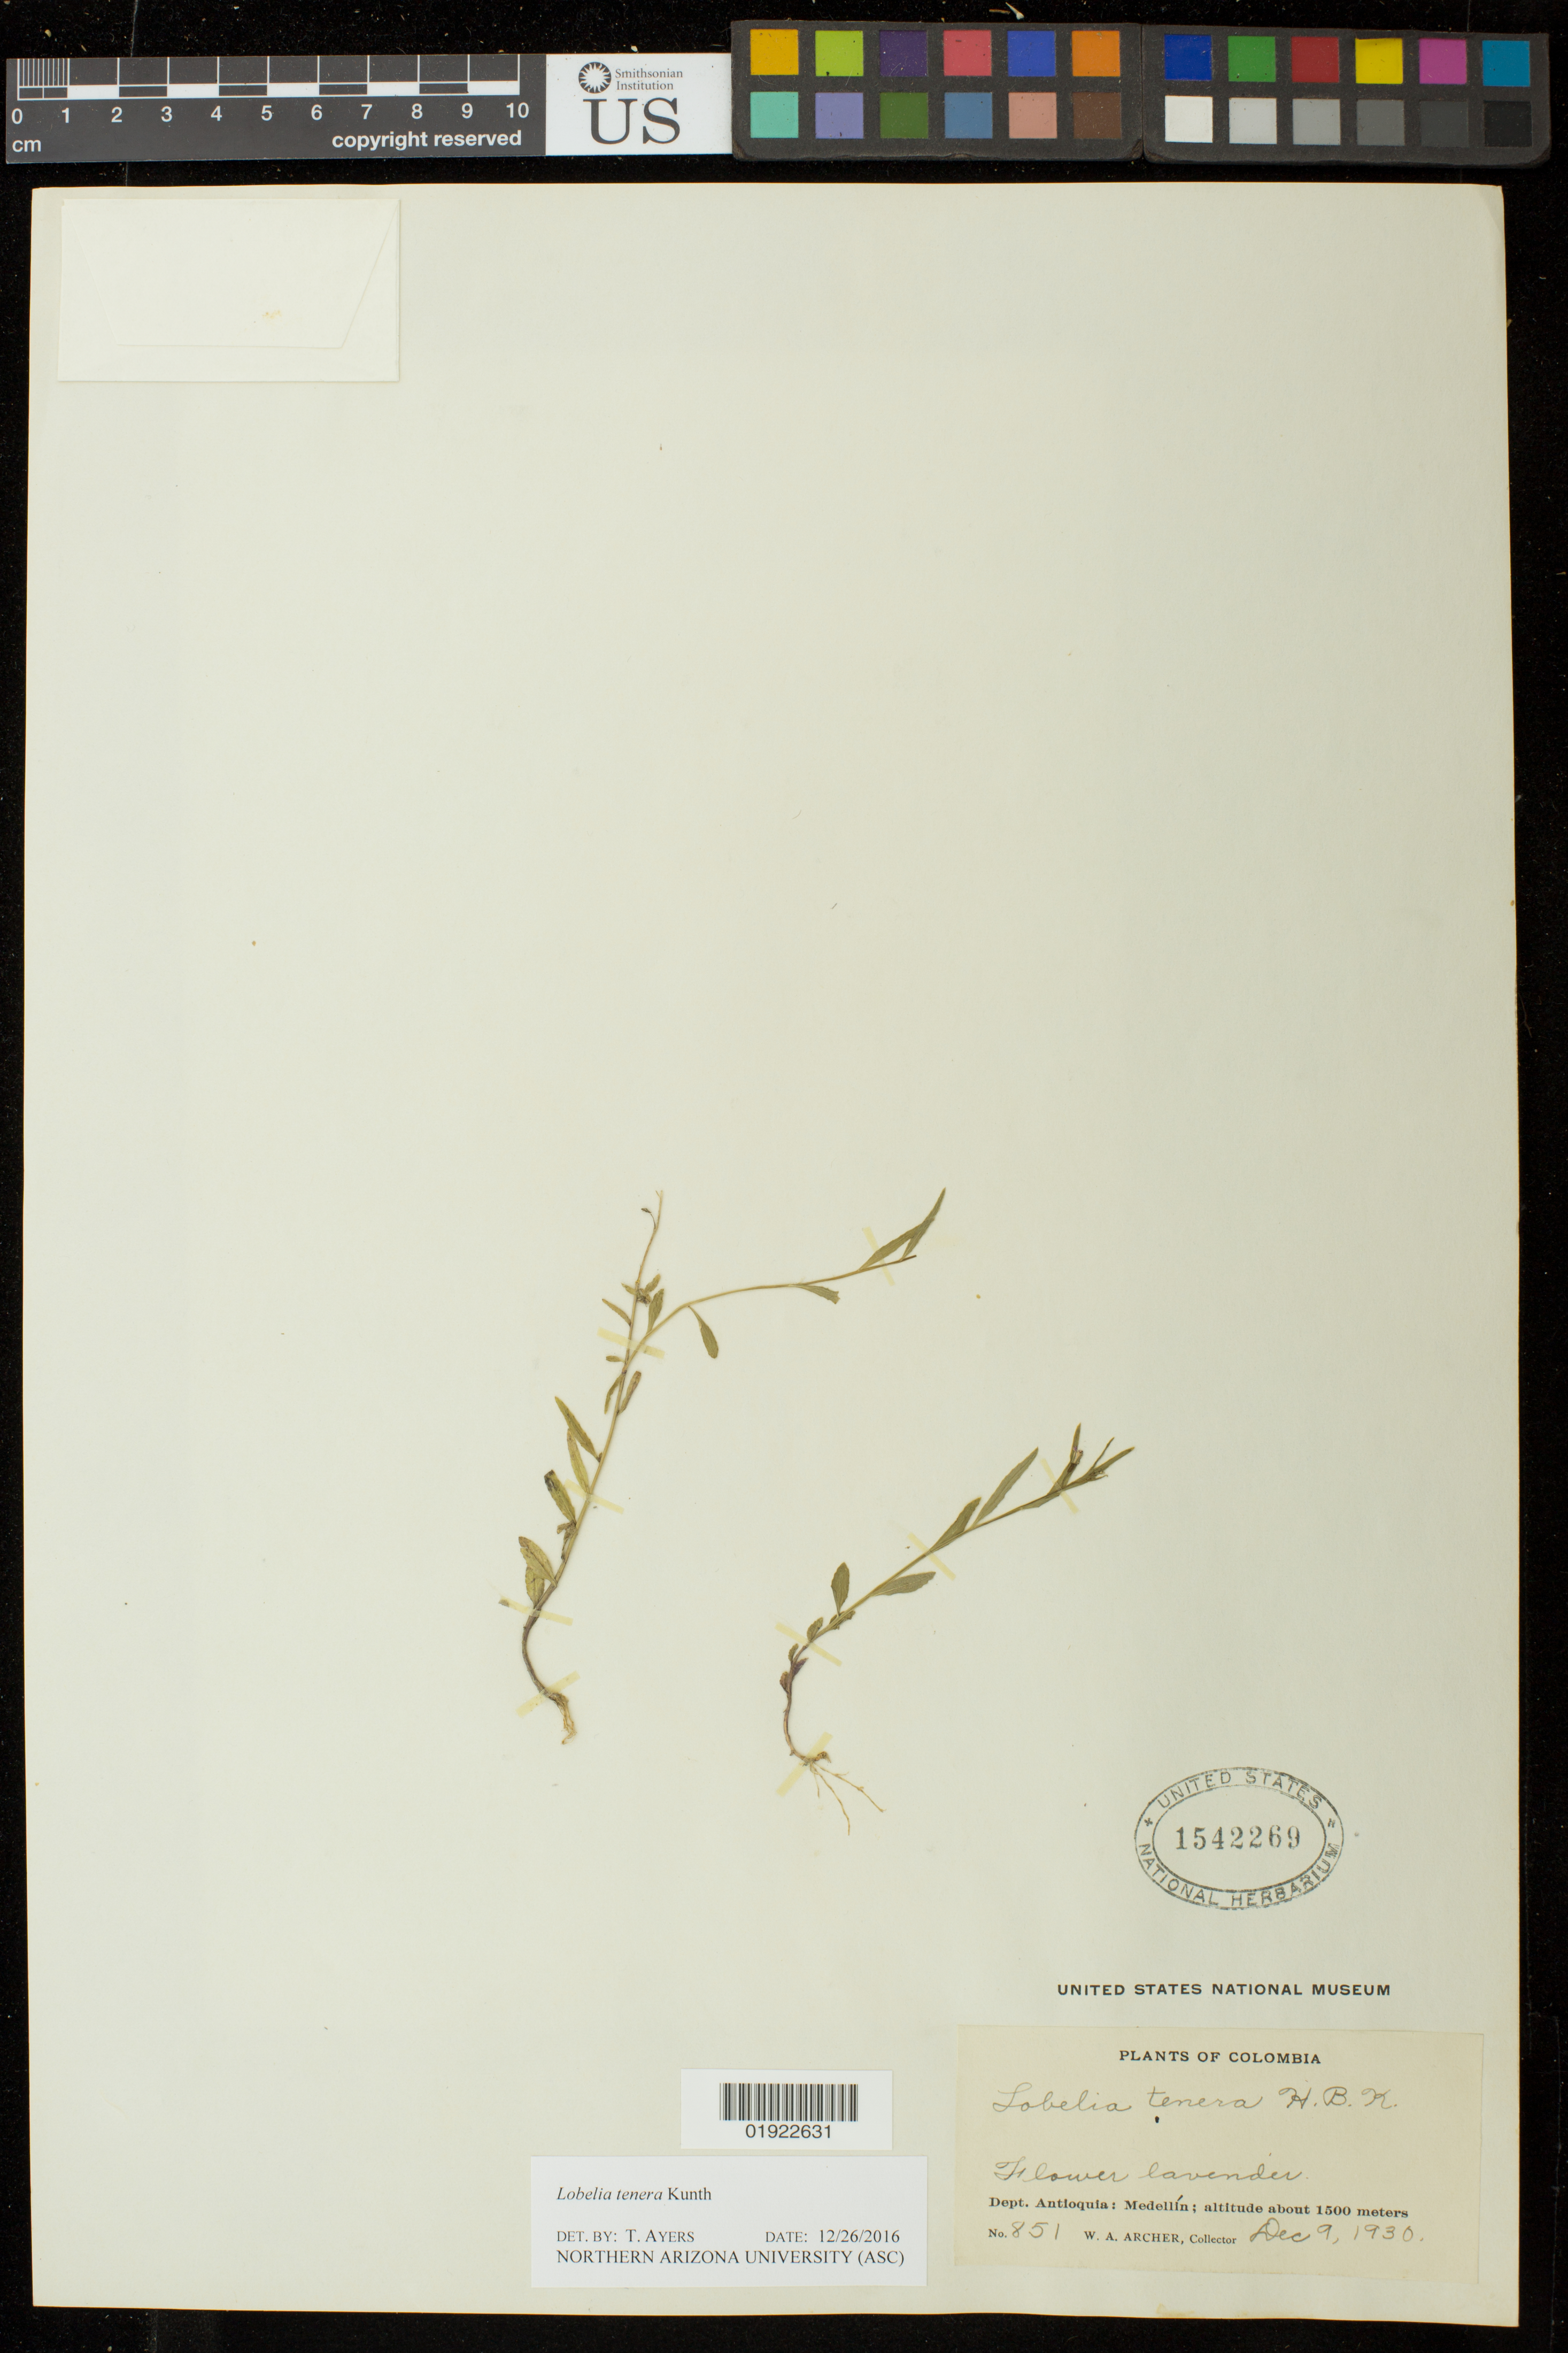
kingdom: Plantae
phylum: Tracheophyta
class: Magnoliopsida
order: Asterales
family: Campanulaceae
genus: Lobelia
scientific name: Lobelia tenera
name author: Kunth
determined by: Ayers, Tina J.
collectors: W. A. Archer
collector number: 851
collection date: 1930-12-09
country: Colombia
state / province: Antioquia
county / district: Medellín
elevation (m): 1500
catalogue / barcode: US 1542269